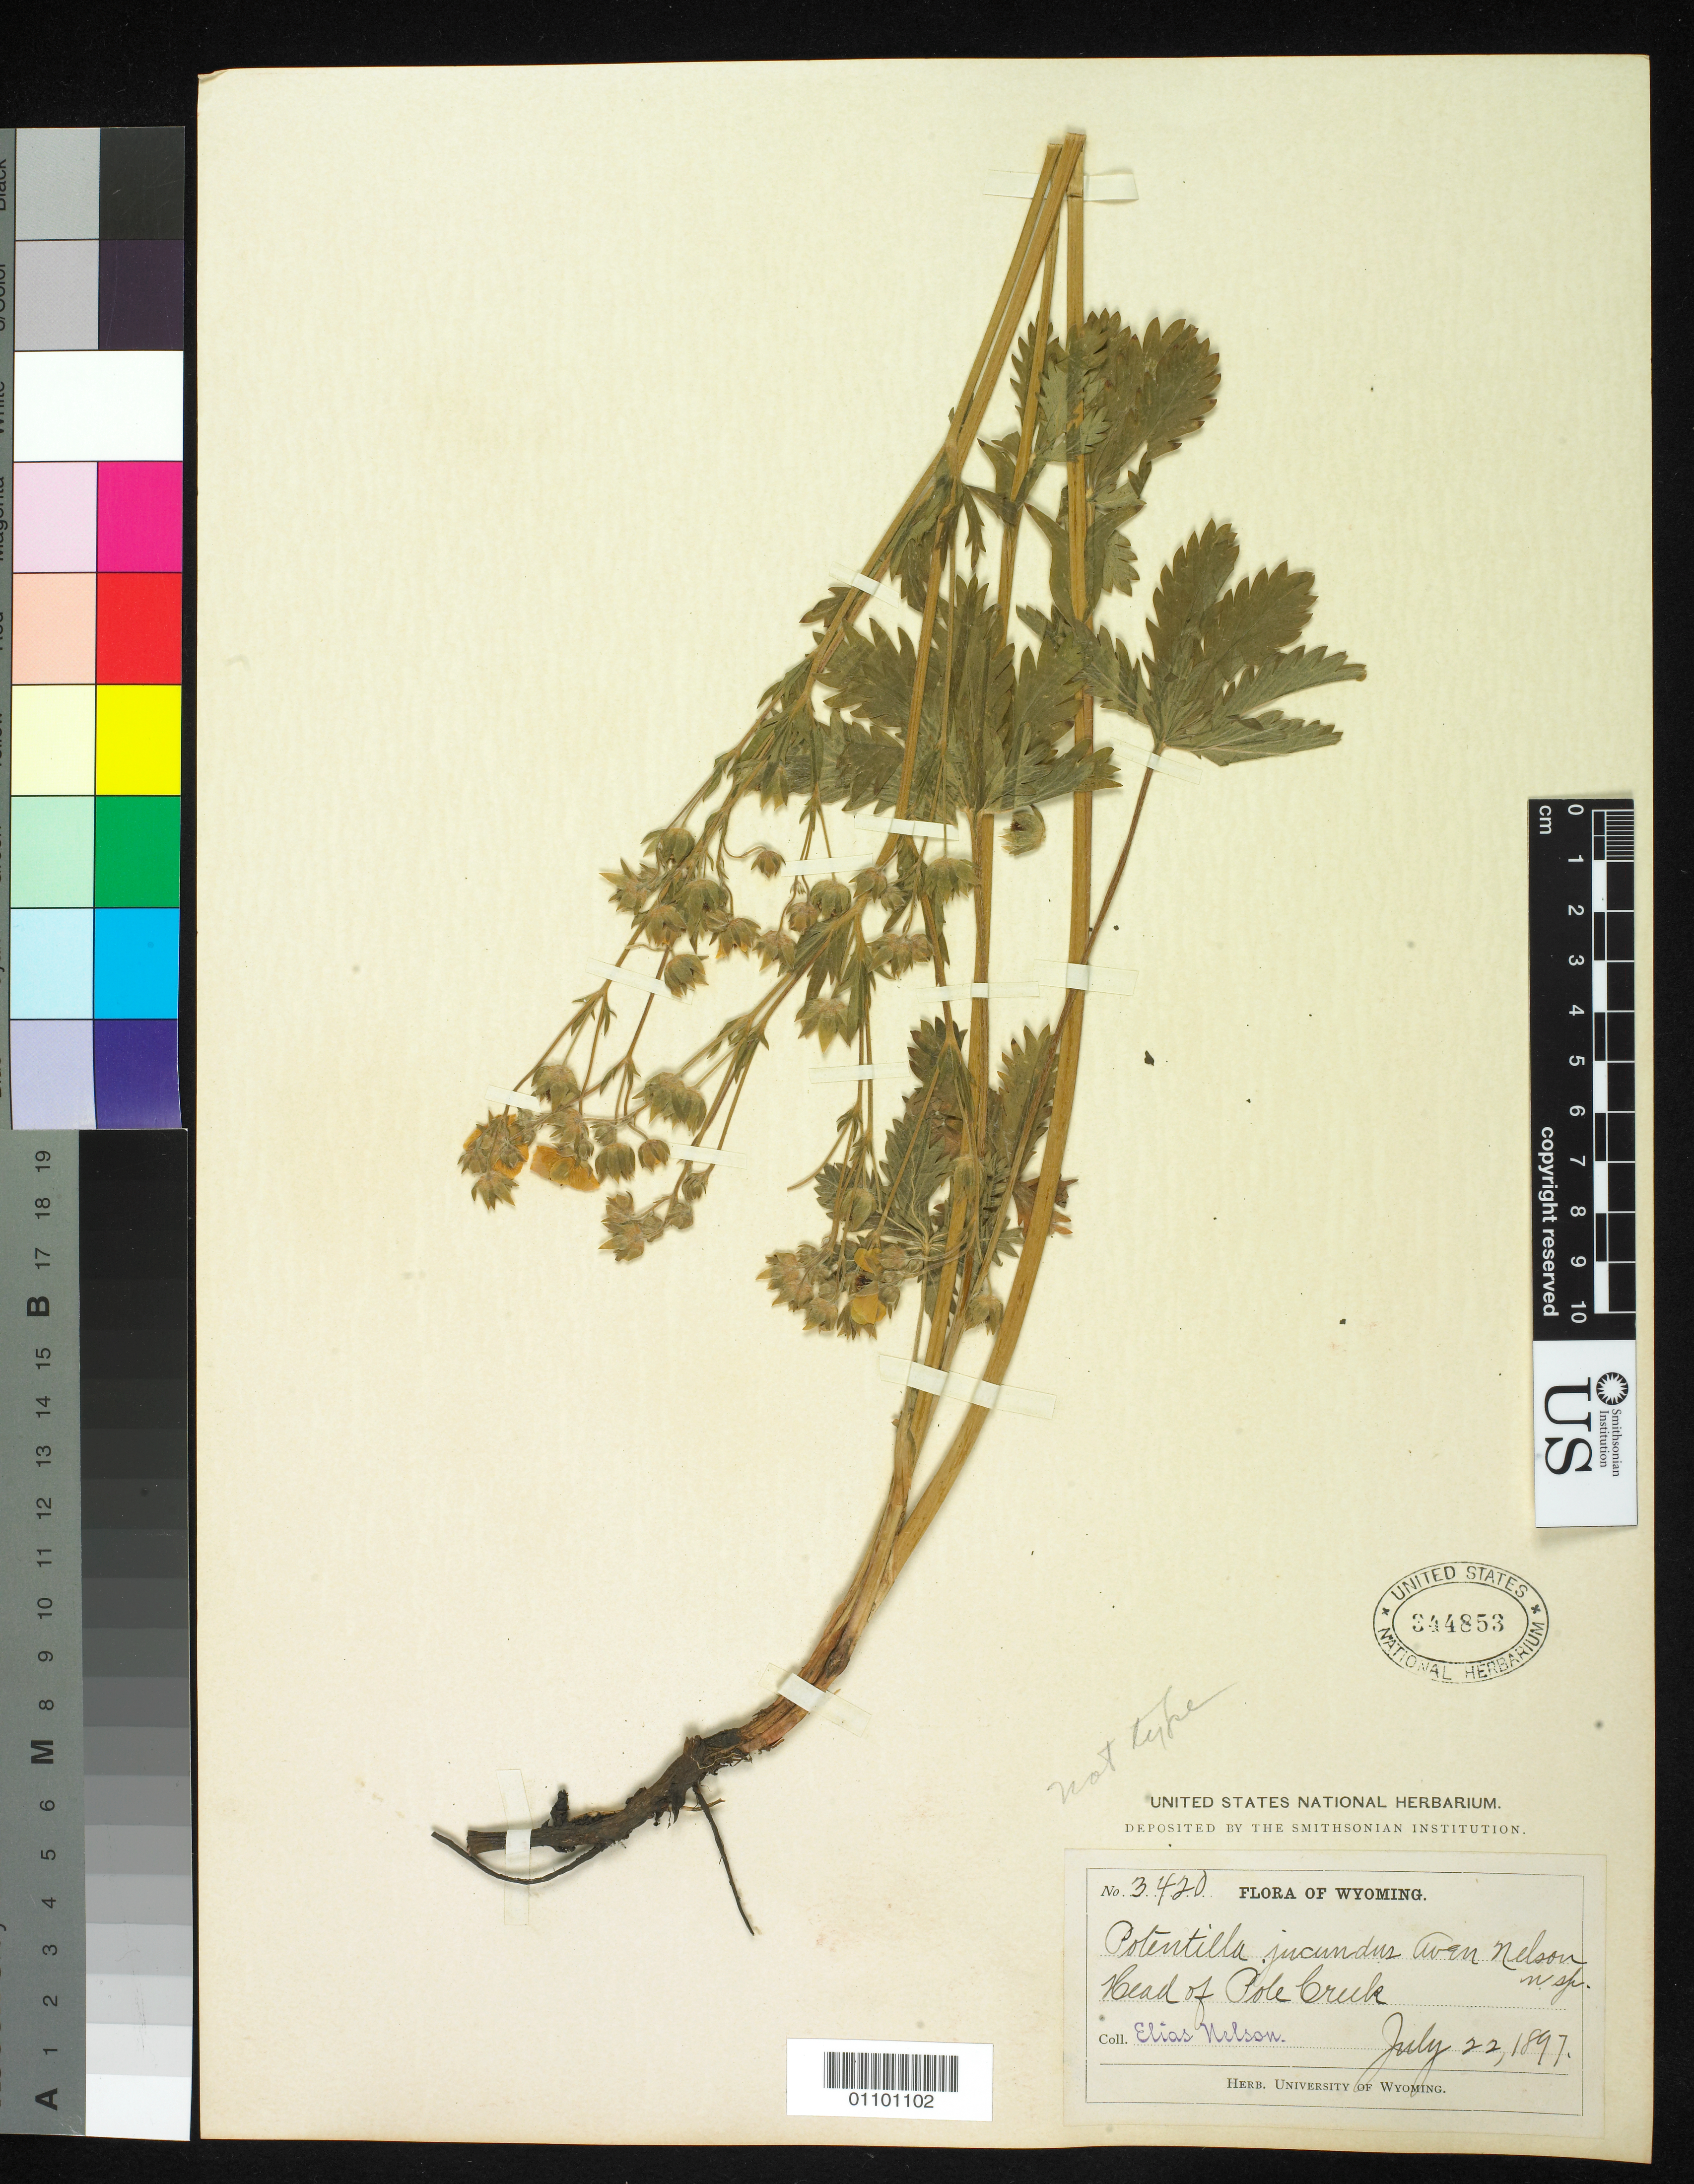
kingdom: Plantae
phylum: Tracheophyta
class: Magnoliopsida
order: Rosales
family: Rosaceae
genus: Potentilla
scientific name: Potentilla jucunda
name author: A. Nelson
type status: Syntype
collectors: A. Nelson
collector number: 3420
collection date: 1897-07-22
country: United States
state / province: Wyoming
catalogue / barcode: US 344853